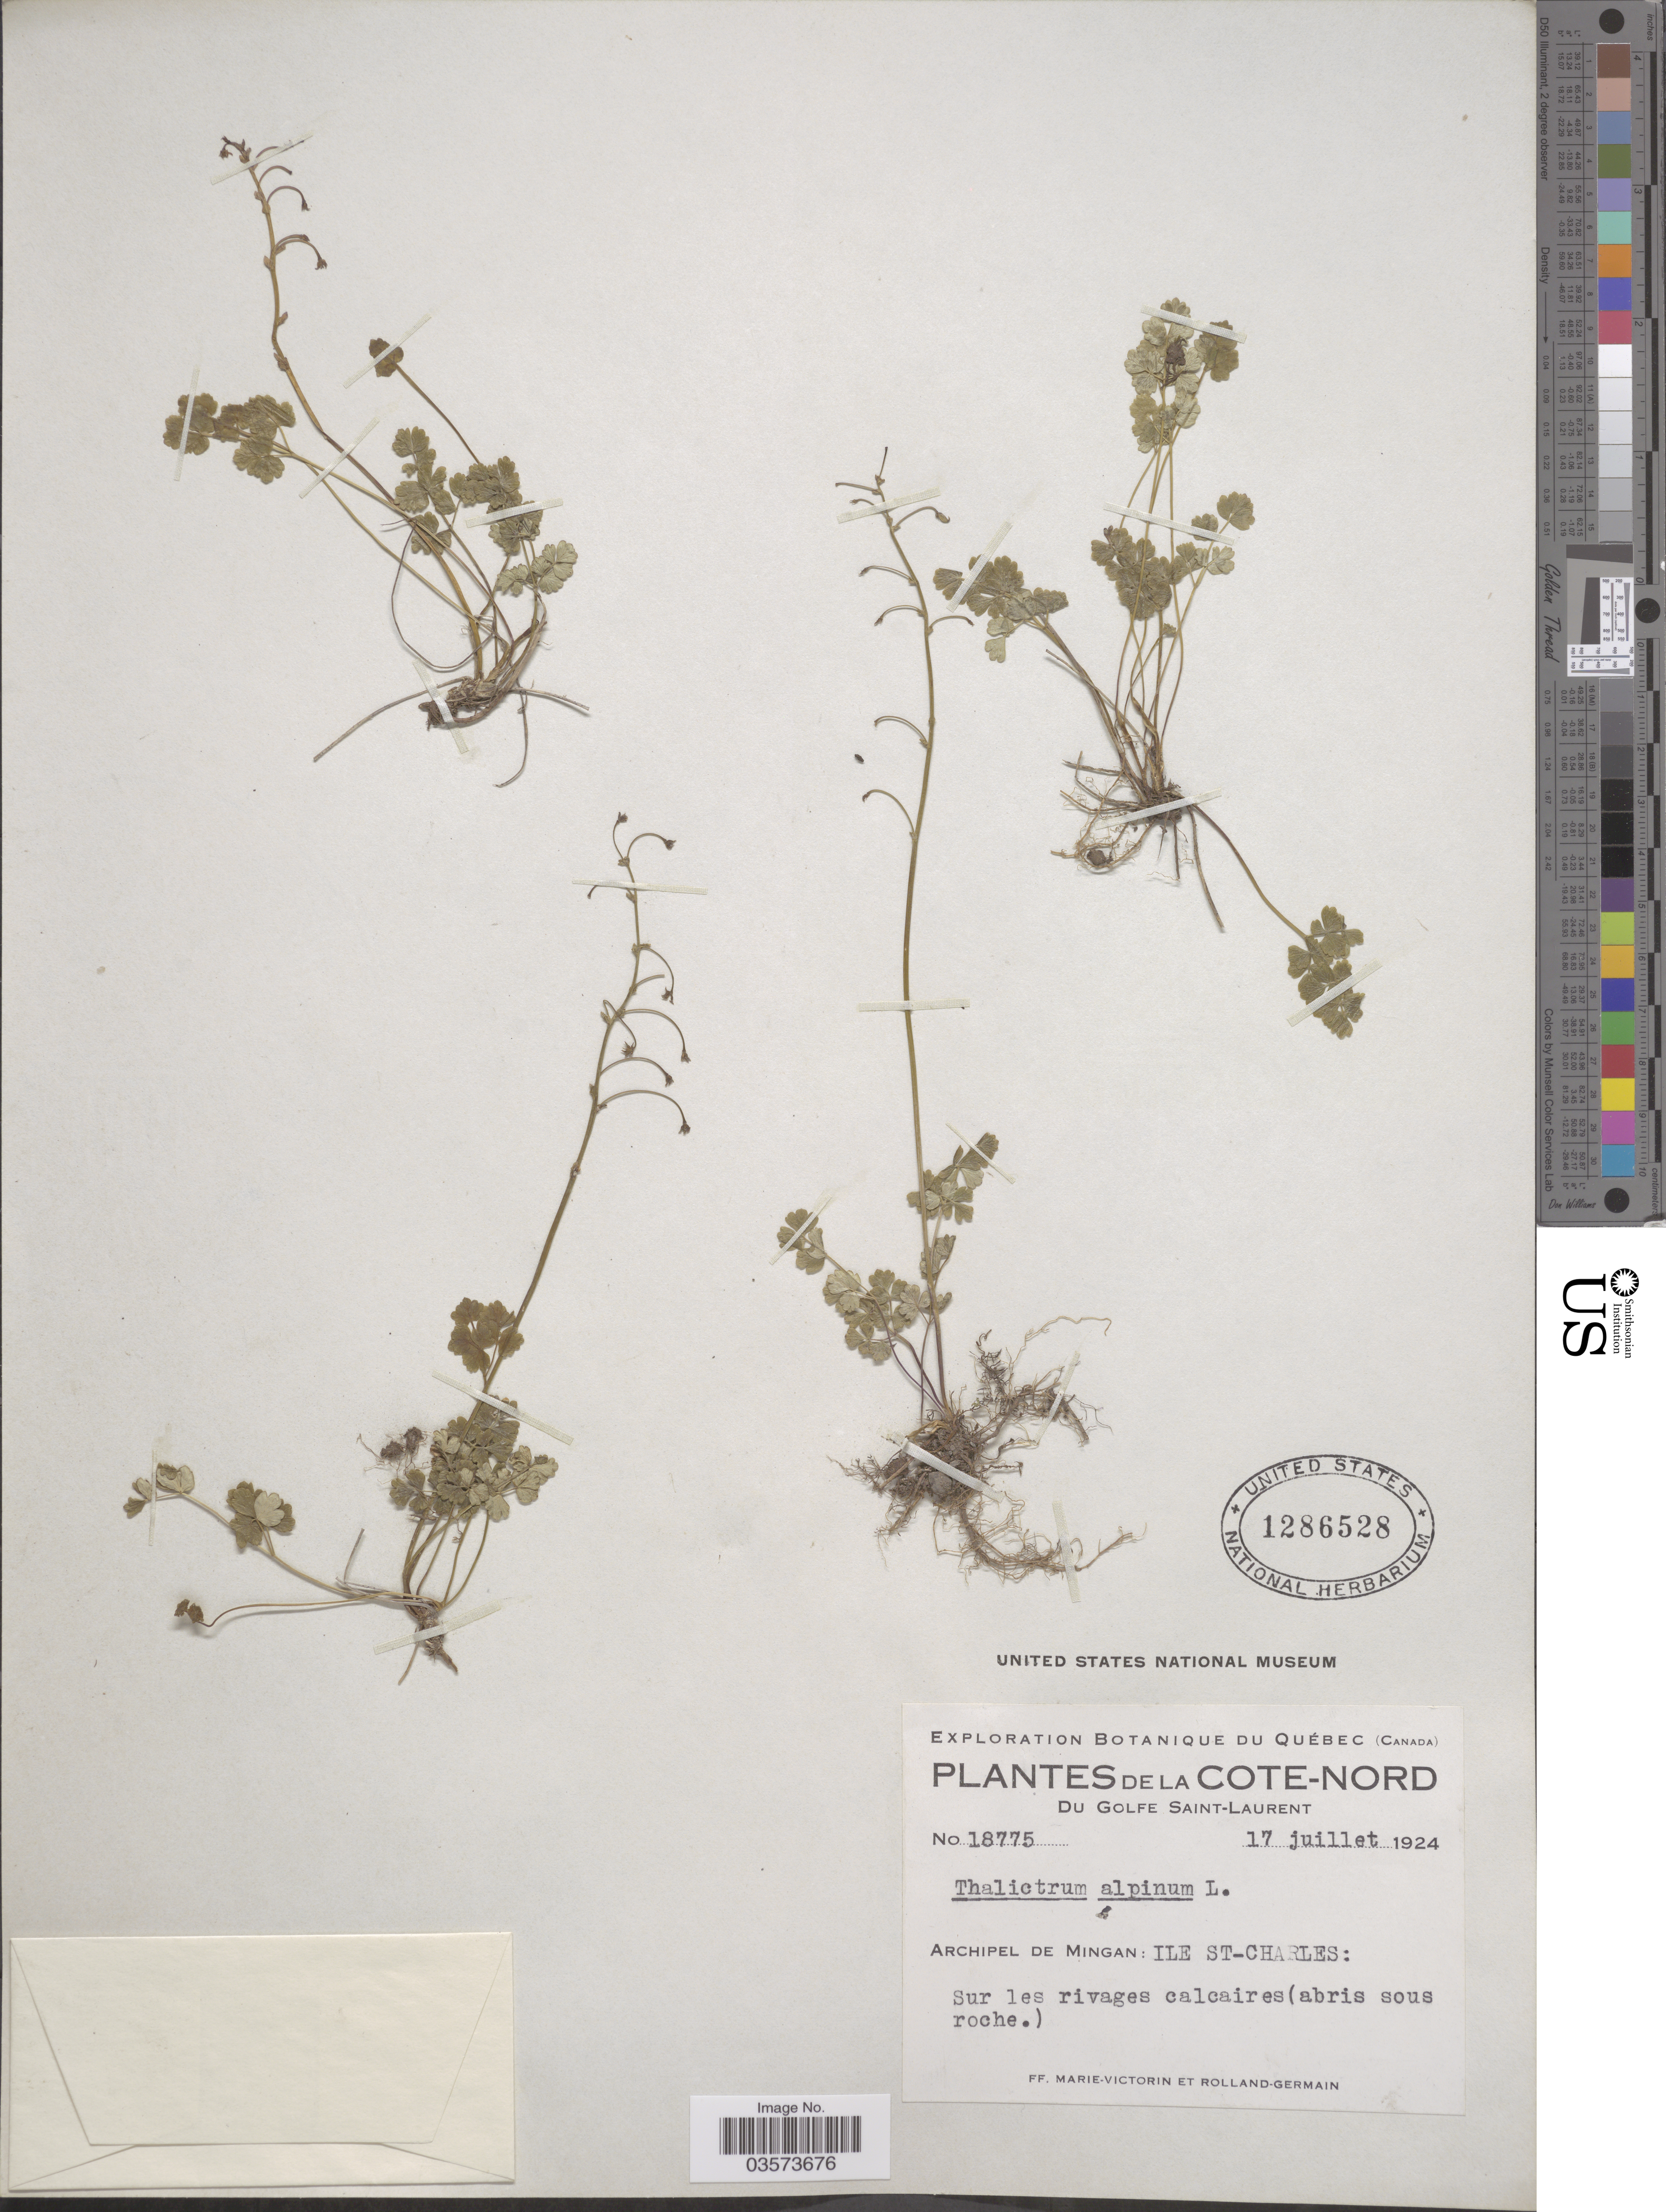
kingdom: Plantae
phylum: Tracheophyta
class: Magnoliopsida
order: Ranunculales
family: Ranunculaceae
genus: Thalictrum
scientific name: Thalictrum alpinum var. typicum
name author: B. Boivin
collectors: F. Marie-Victorin & Rolland-Germain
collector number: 18775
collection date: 1924-07-17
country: Canada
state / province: Quebec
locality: La Cote-Nord. Du Golfe Saint-Laurent. Archipel de Mingan.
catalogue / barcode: US 1286528